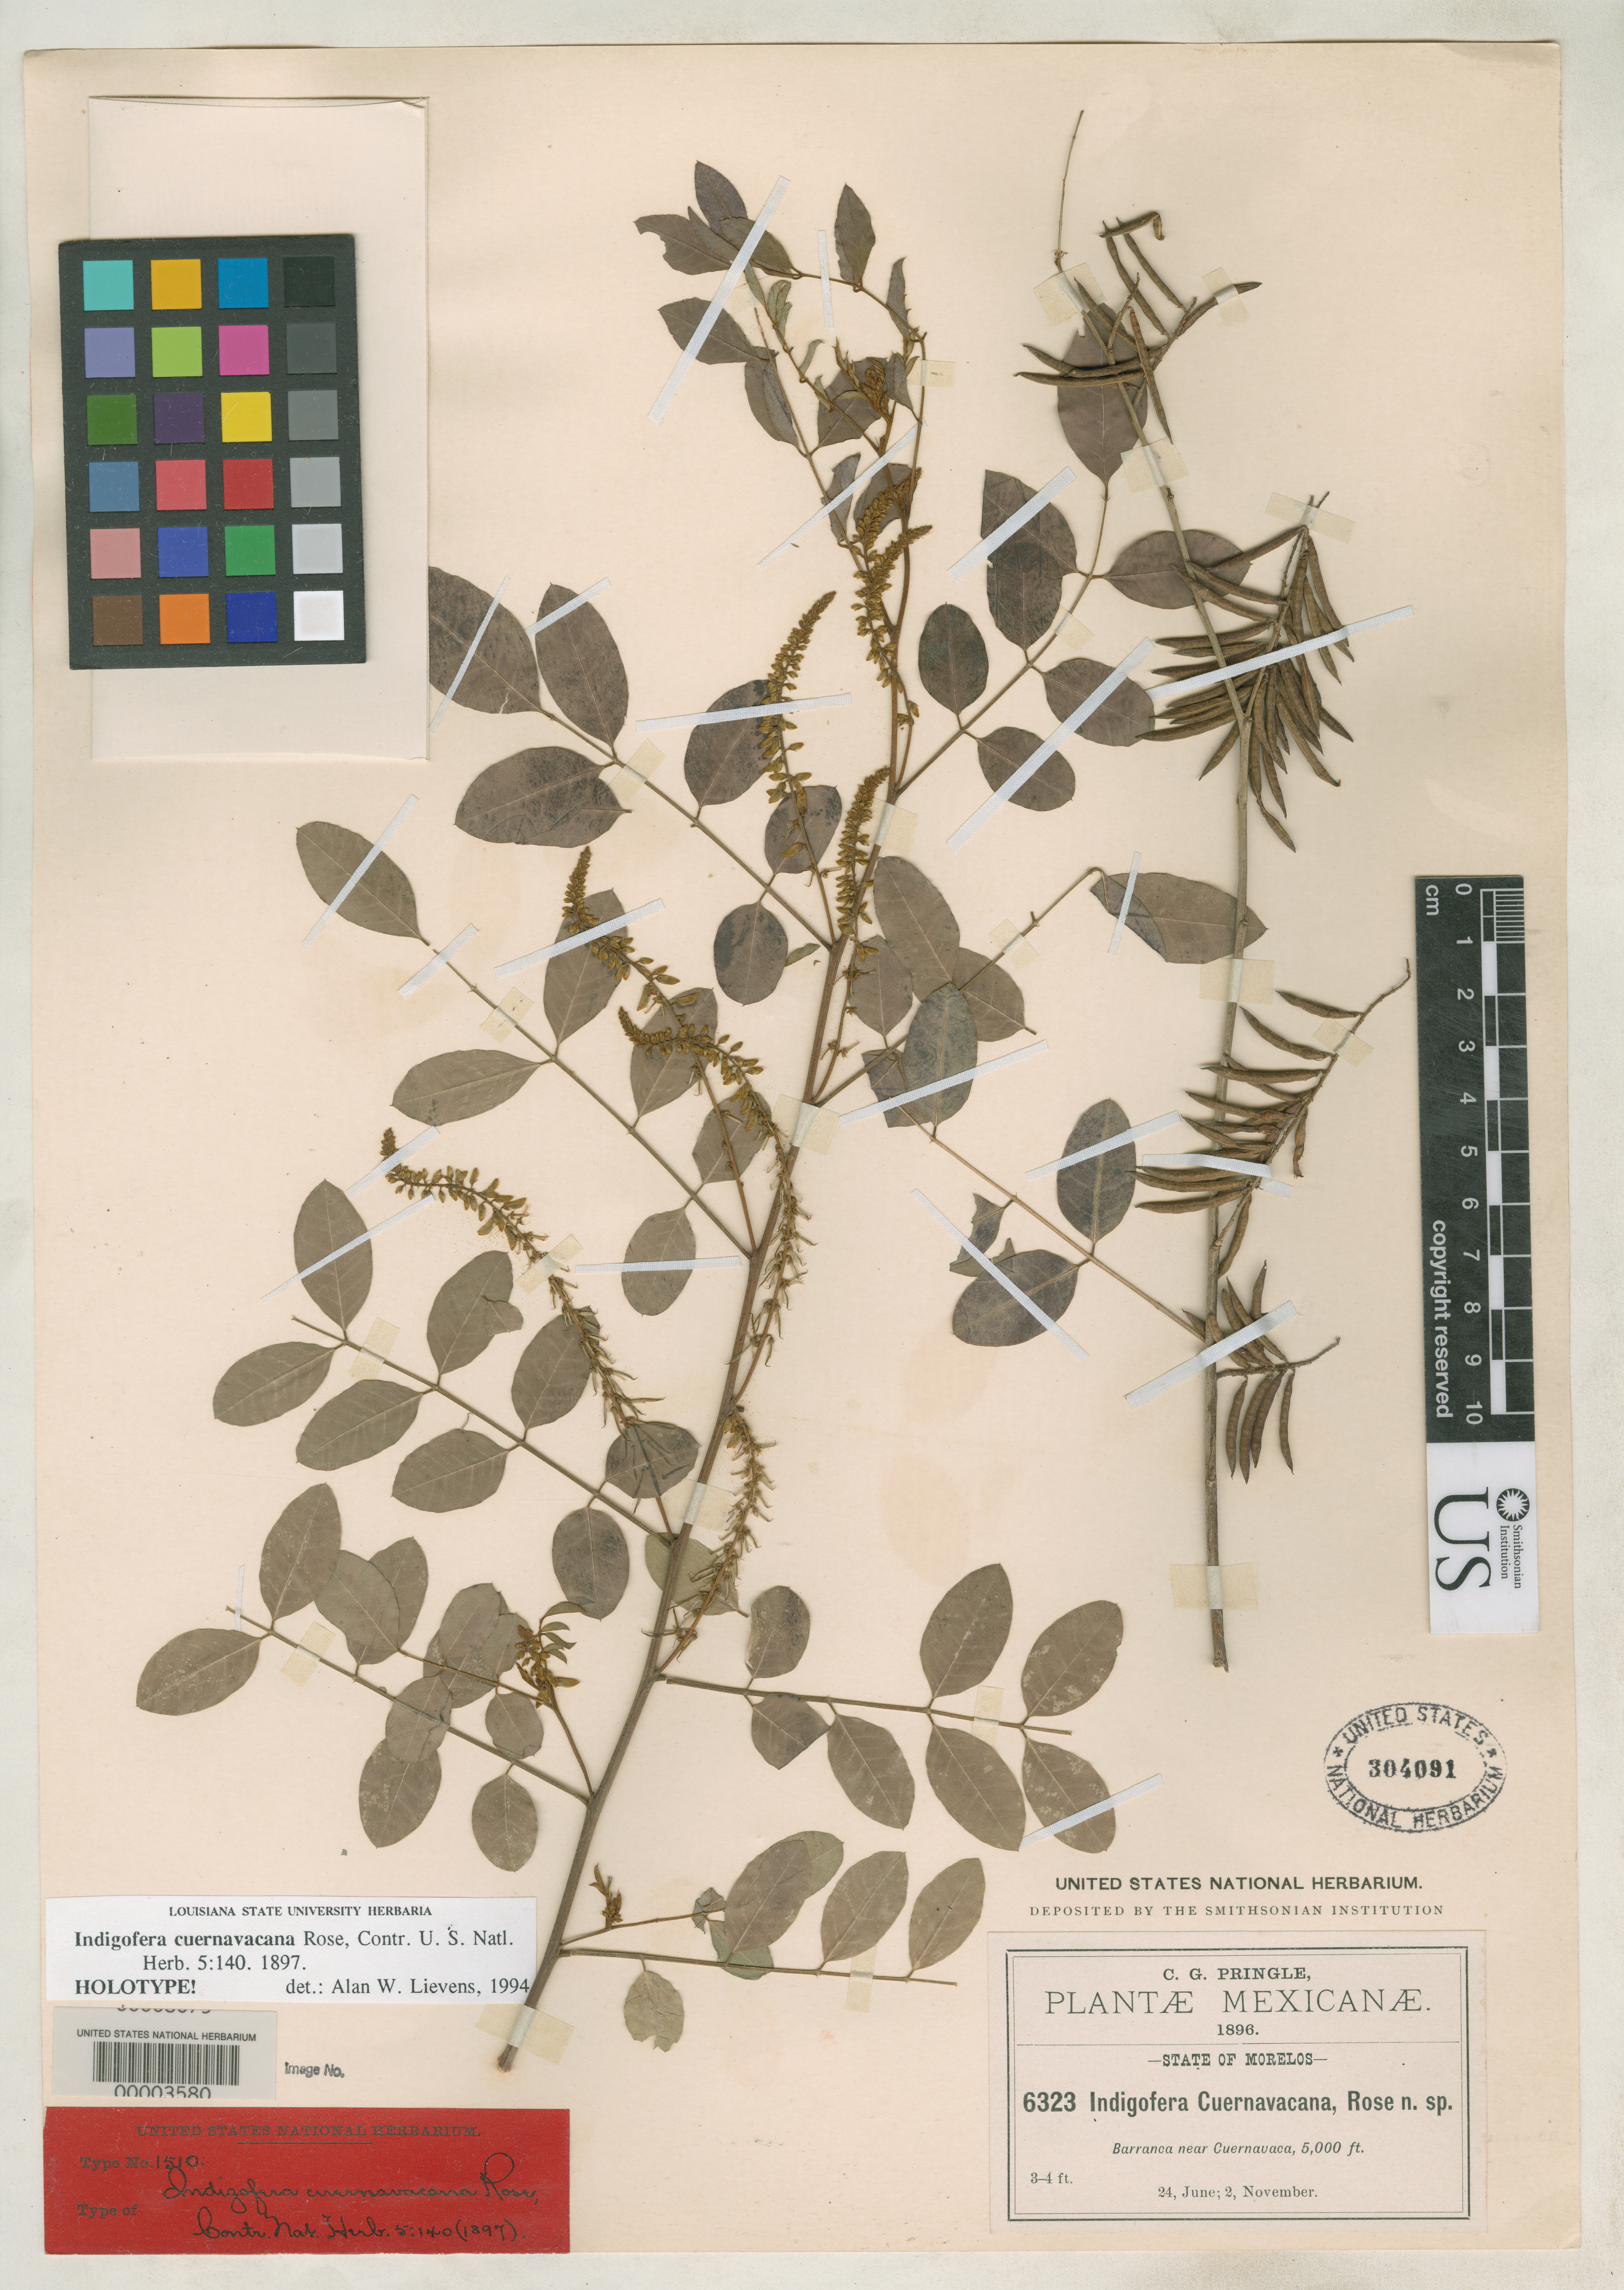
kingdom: Plantae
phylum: Tracheophyta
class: Magnoliopsida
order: Fabales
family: Fabaceae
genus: Indigofera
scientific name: Indigofera cuernavacana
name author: Rose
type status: Holotype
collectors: C. G. Pringle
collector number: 6323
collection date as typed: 24 Jun 1896 and 02 Nov 1896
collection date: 1896-06-24,1896-11-02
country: Mexico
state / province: Morelos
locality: Cuernavaca.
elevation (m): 1524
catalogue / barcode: US 304091